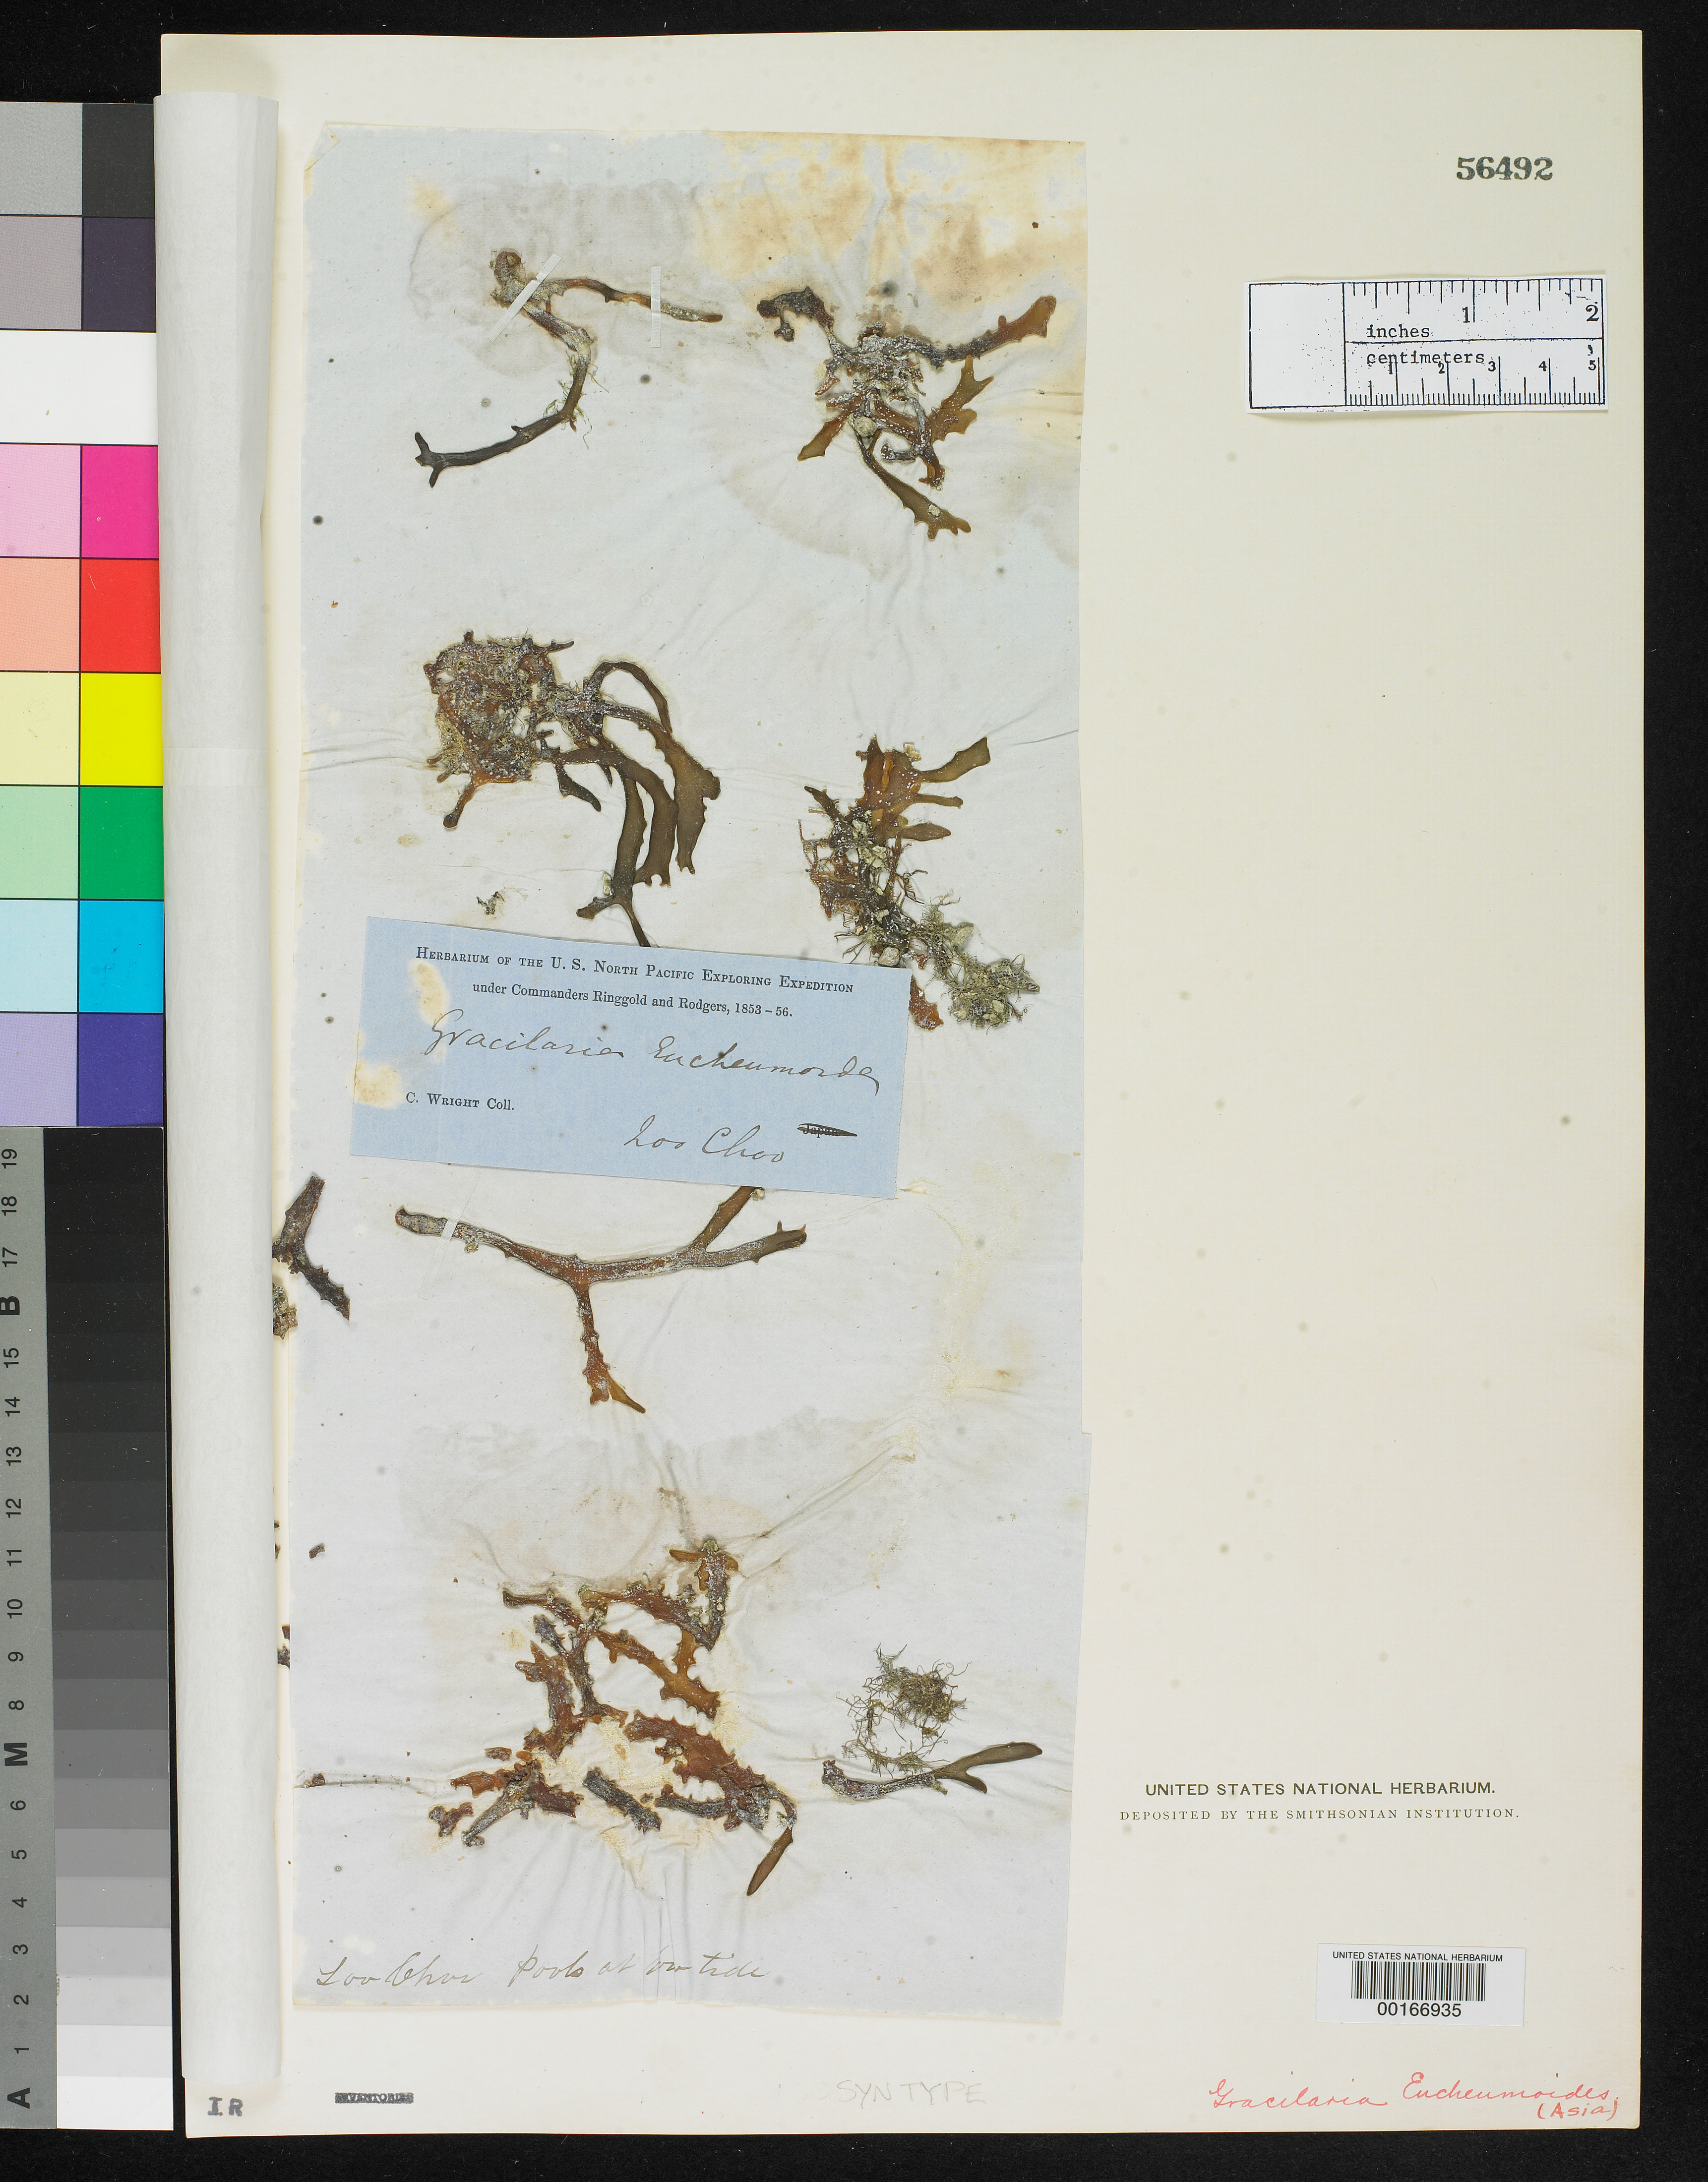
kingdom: Plantae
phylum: Rhodophyta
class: Florideophyceae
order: Gracilariales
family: Gracilariaceae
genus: Gracilaria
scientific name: Gracilaria eucheumioides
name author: Harv.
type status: Syntype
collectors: C. Wright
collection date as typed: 1854 or -- --- 1855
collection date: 1854 or 1855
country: Japan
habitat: In pools at low tide.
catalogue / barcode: US 56492